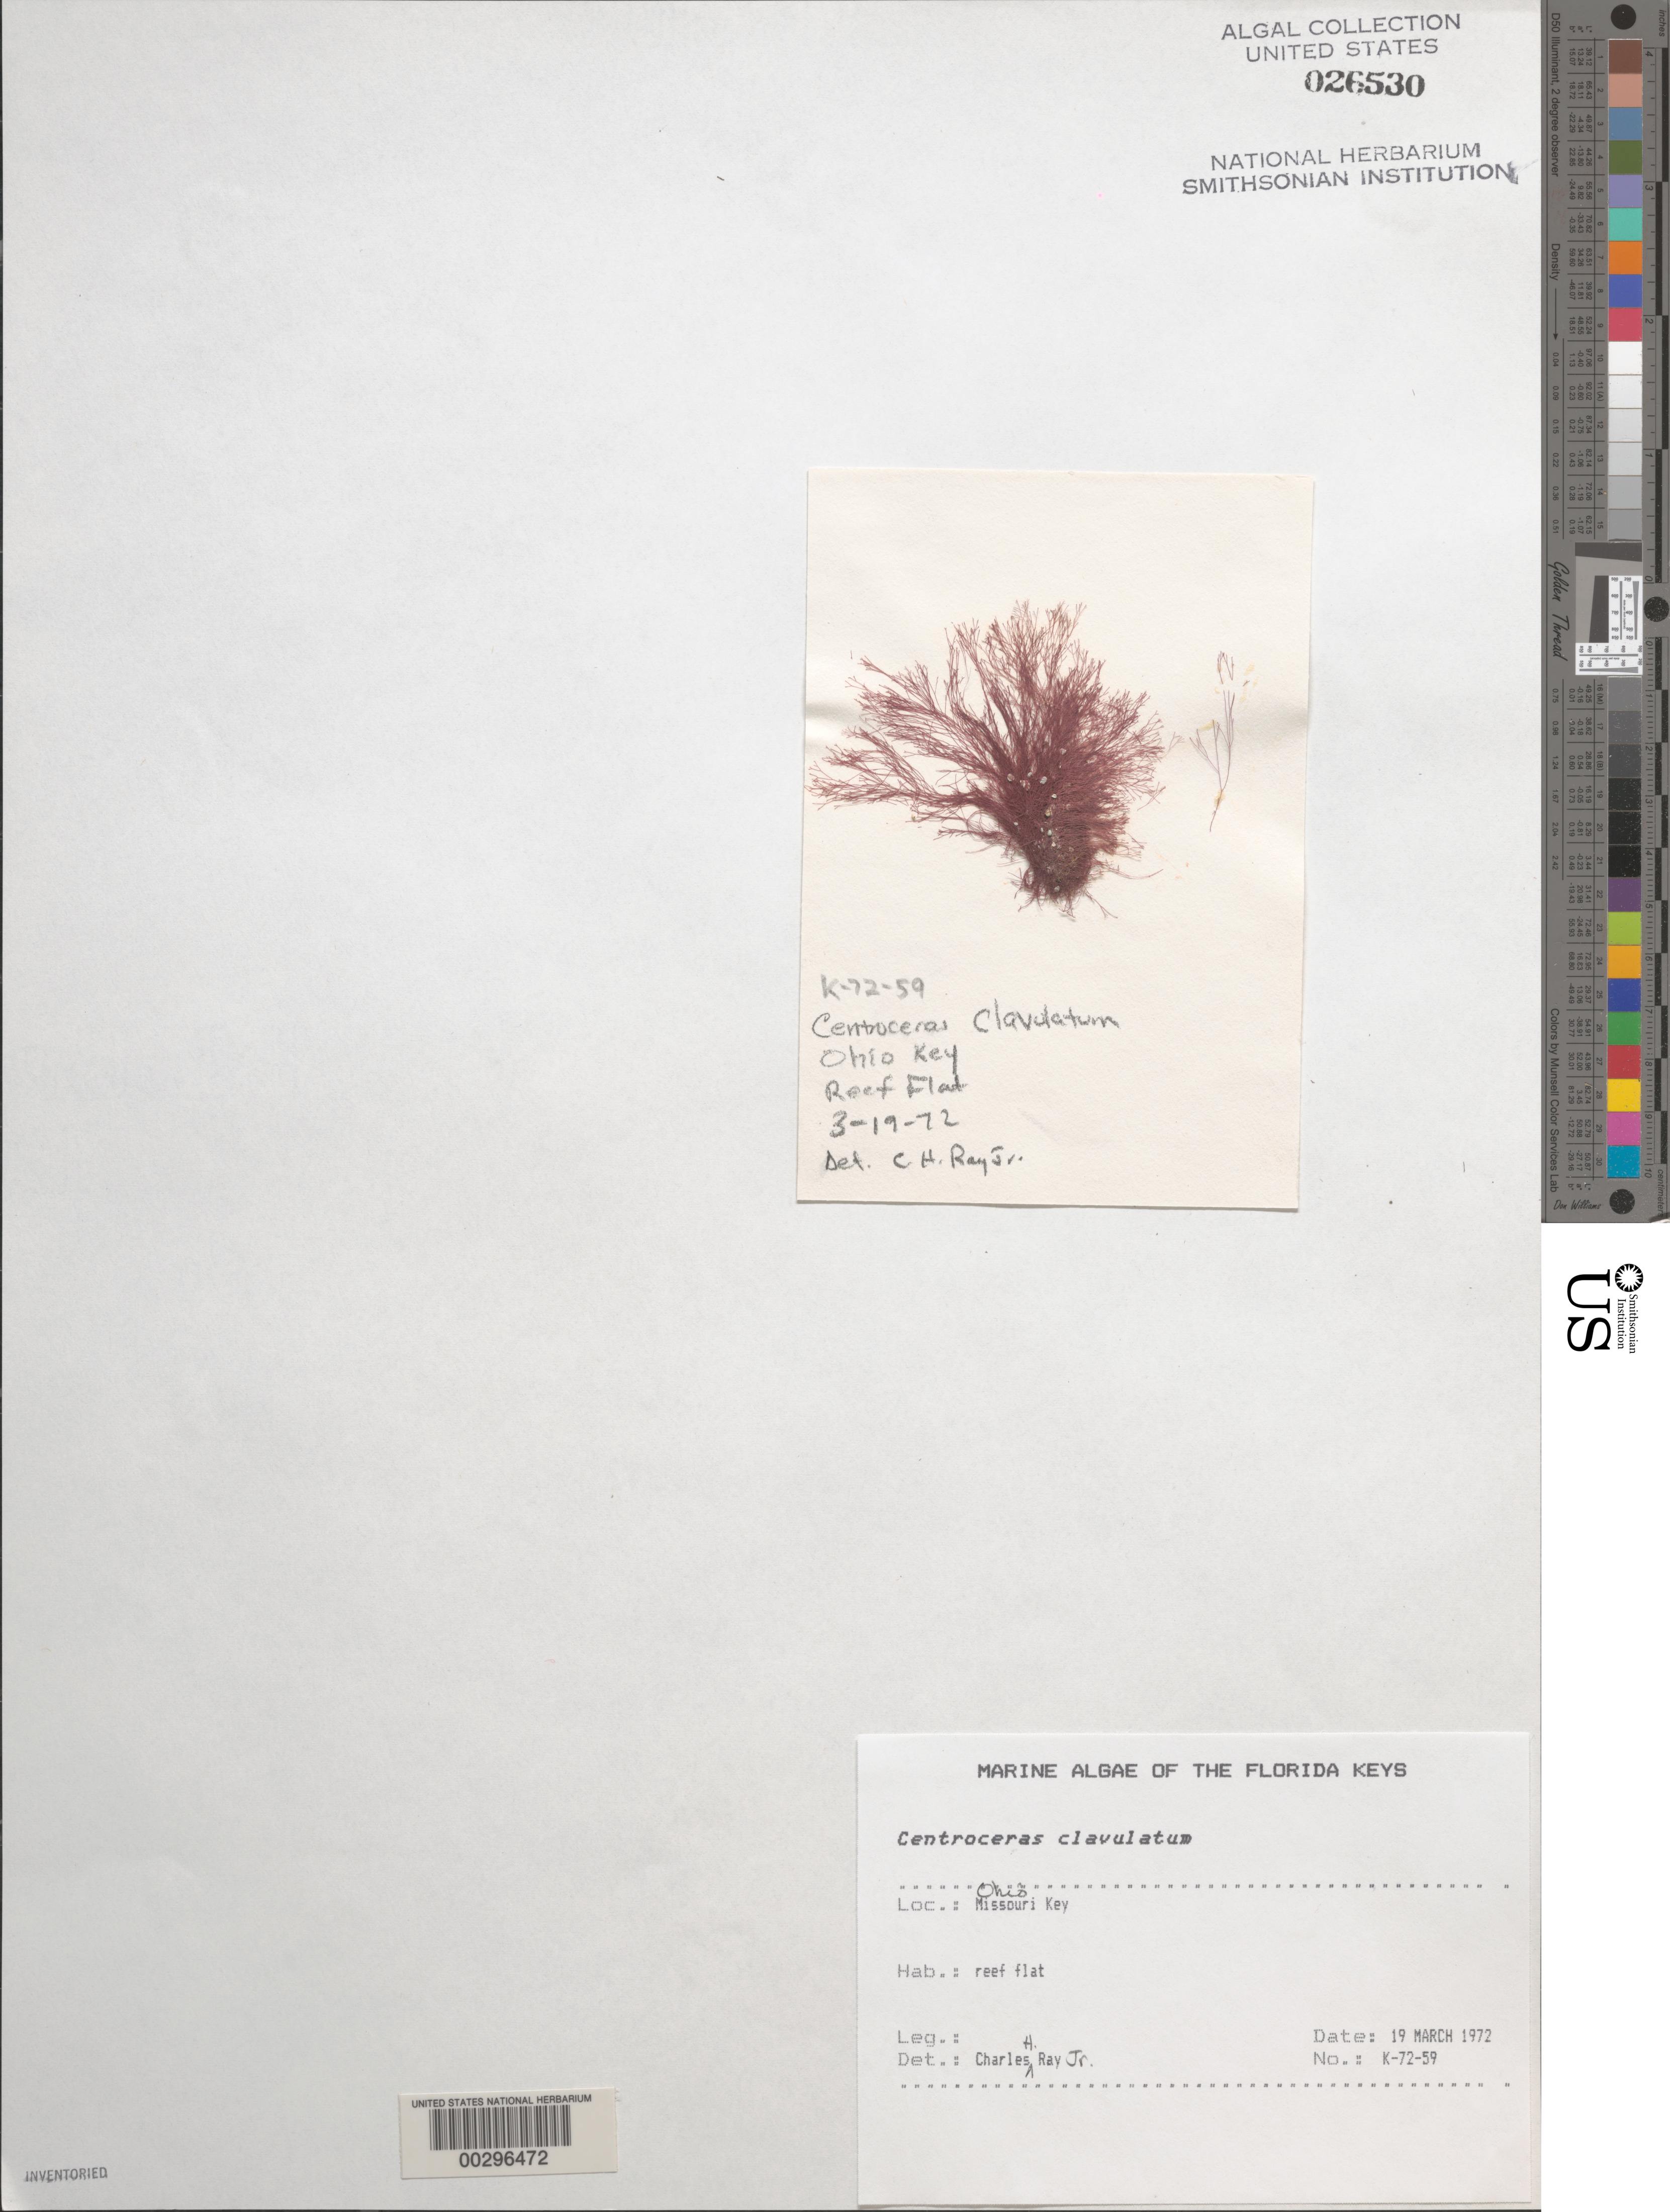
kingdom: Plantae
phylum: Rhodophyta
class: Florideophyceae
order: Ceramiales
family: Ceramiaceae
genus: Centroceras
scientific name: Centroceras clavulatum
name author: (C. Agardh) Mont.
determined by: Ray Jr., C. H.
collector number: K-72-59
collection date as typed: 19 Mar 1972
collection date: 1972-03-19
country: United States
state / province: Florida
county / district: Monroe County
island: Ohio Key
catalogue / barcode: US 26530